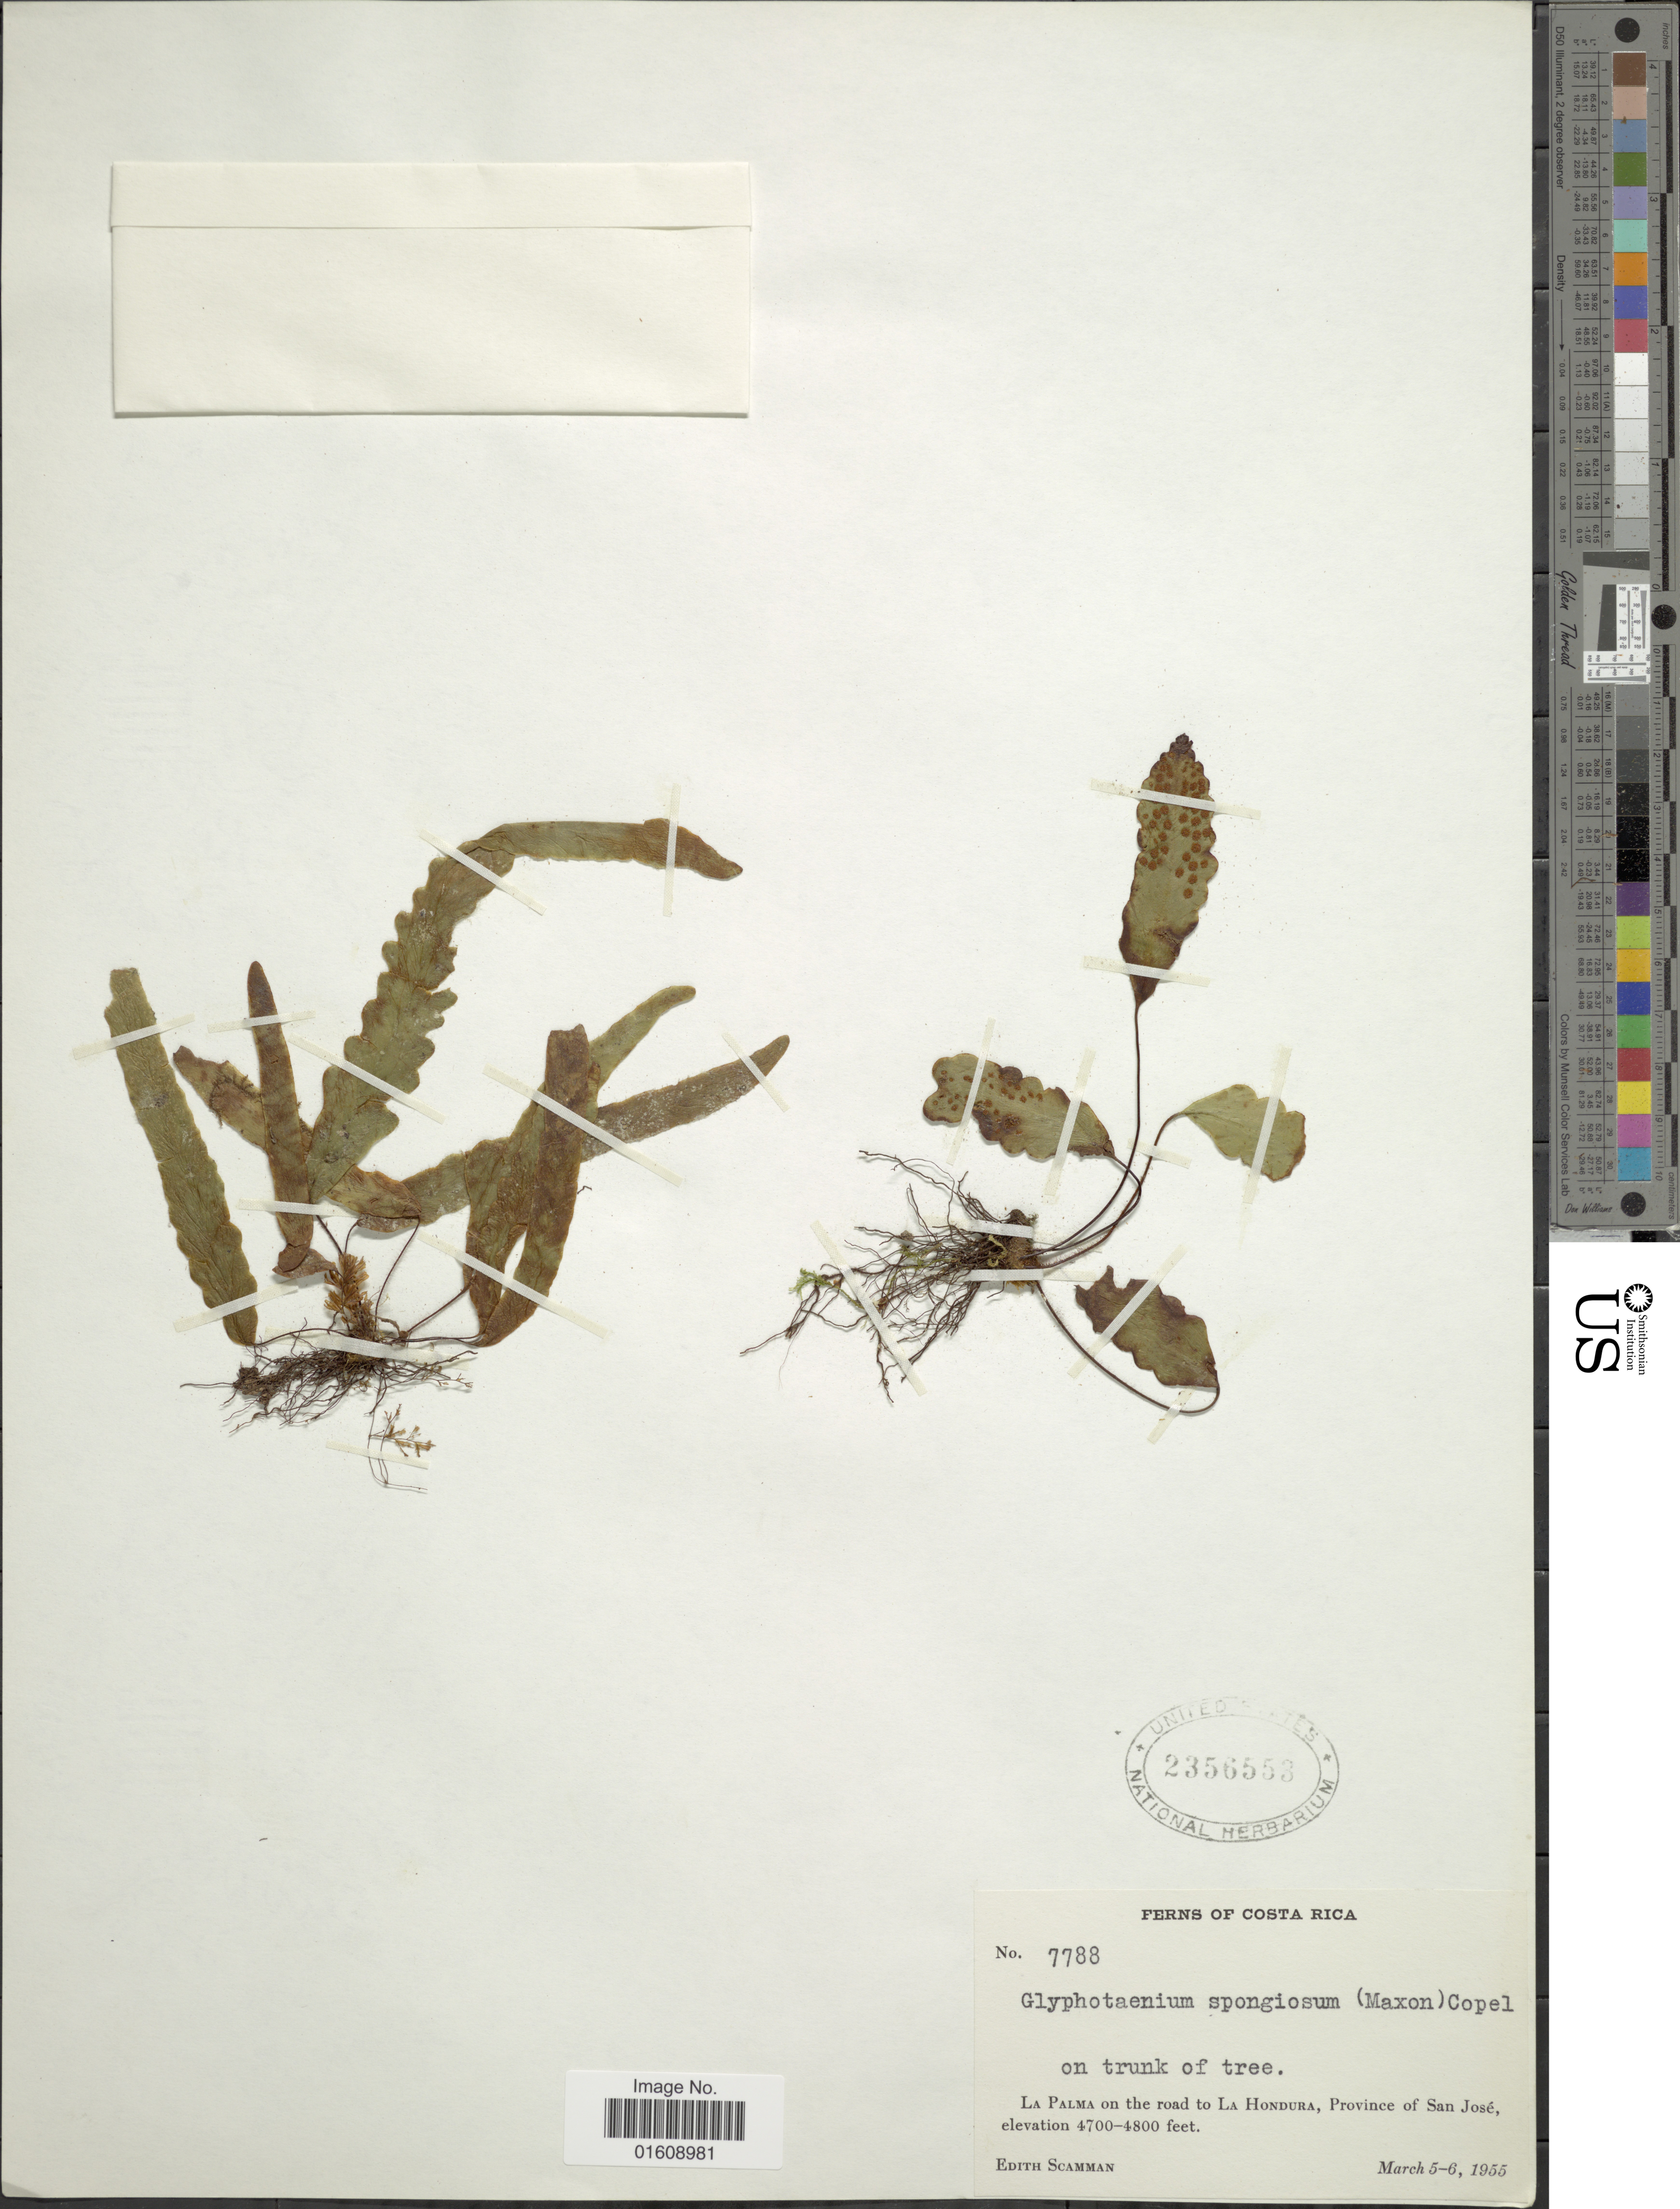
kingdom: Plantae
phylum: Tracheophyta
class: Polypodiopsida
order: Polypodiales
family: Polypodiaceae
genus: Enterosora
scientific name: Enterosora trifurcata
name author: (L.) L.E. Bishop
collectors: E. Scamman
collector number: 7788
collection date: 1955-03-05/1955-03-06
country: Costa Rica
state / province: San José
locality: Costa Rica, La Palma on the road to La Hondura, province of San José.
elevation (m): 4700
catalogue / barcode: US 2356553